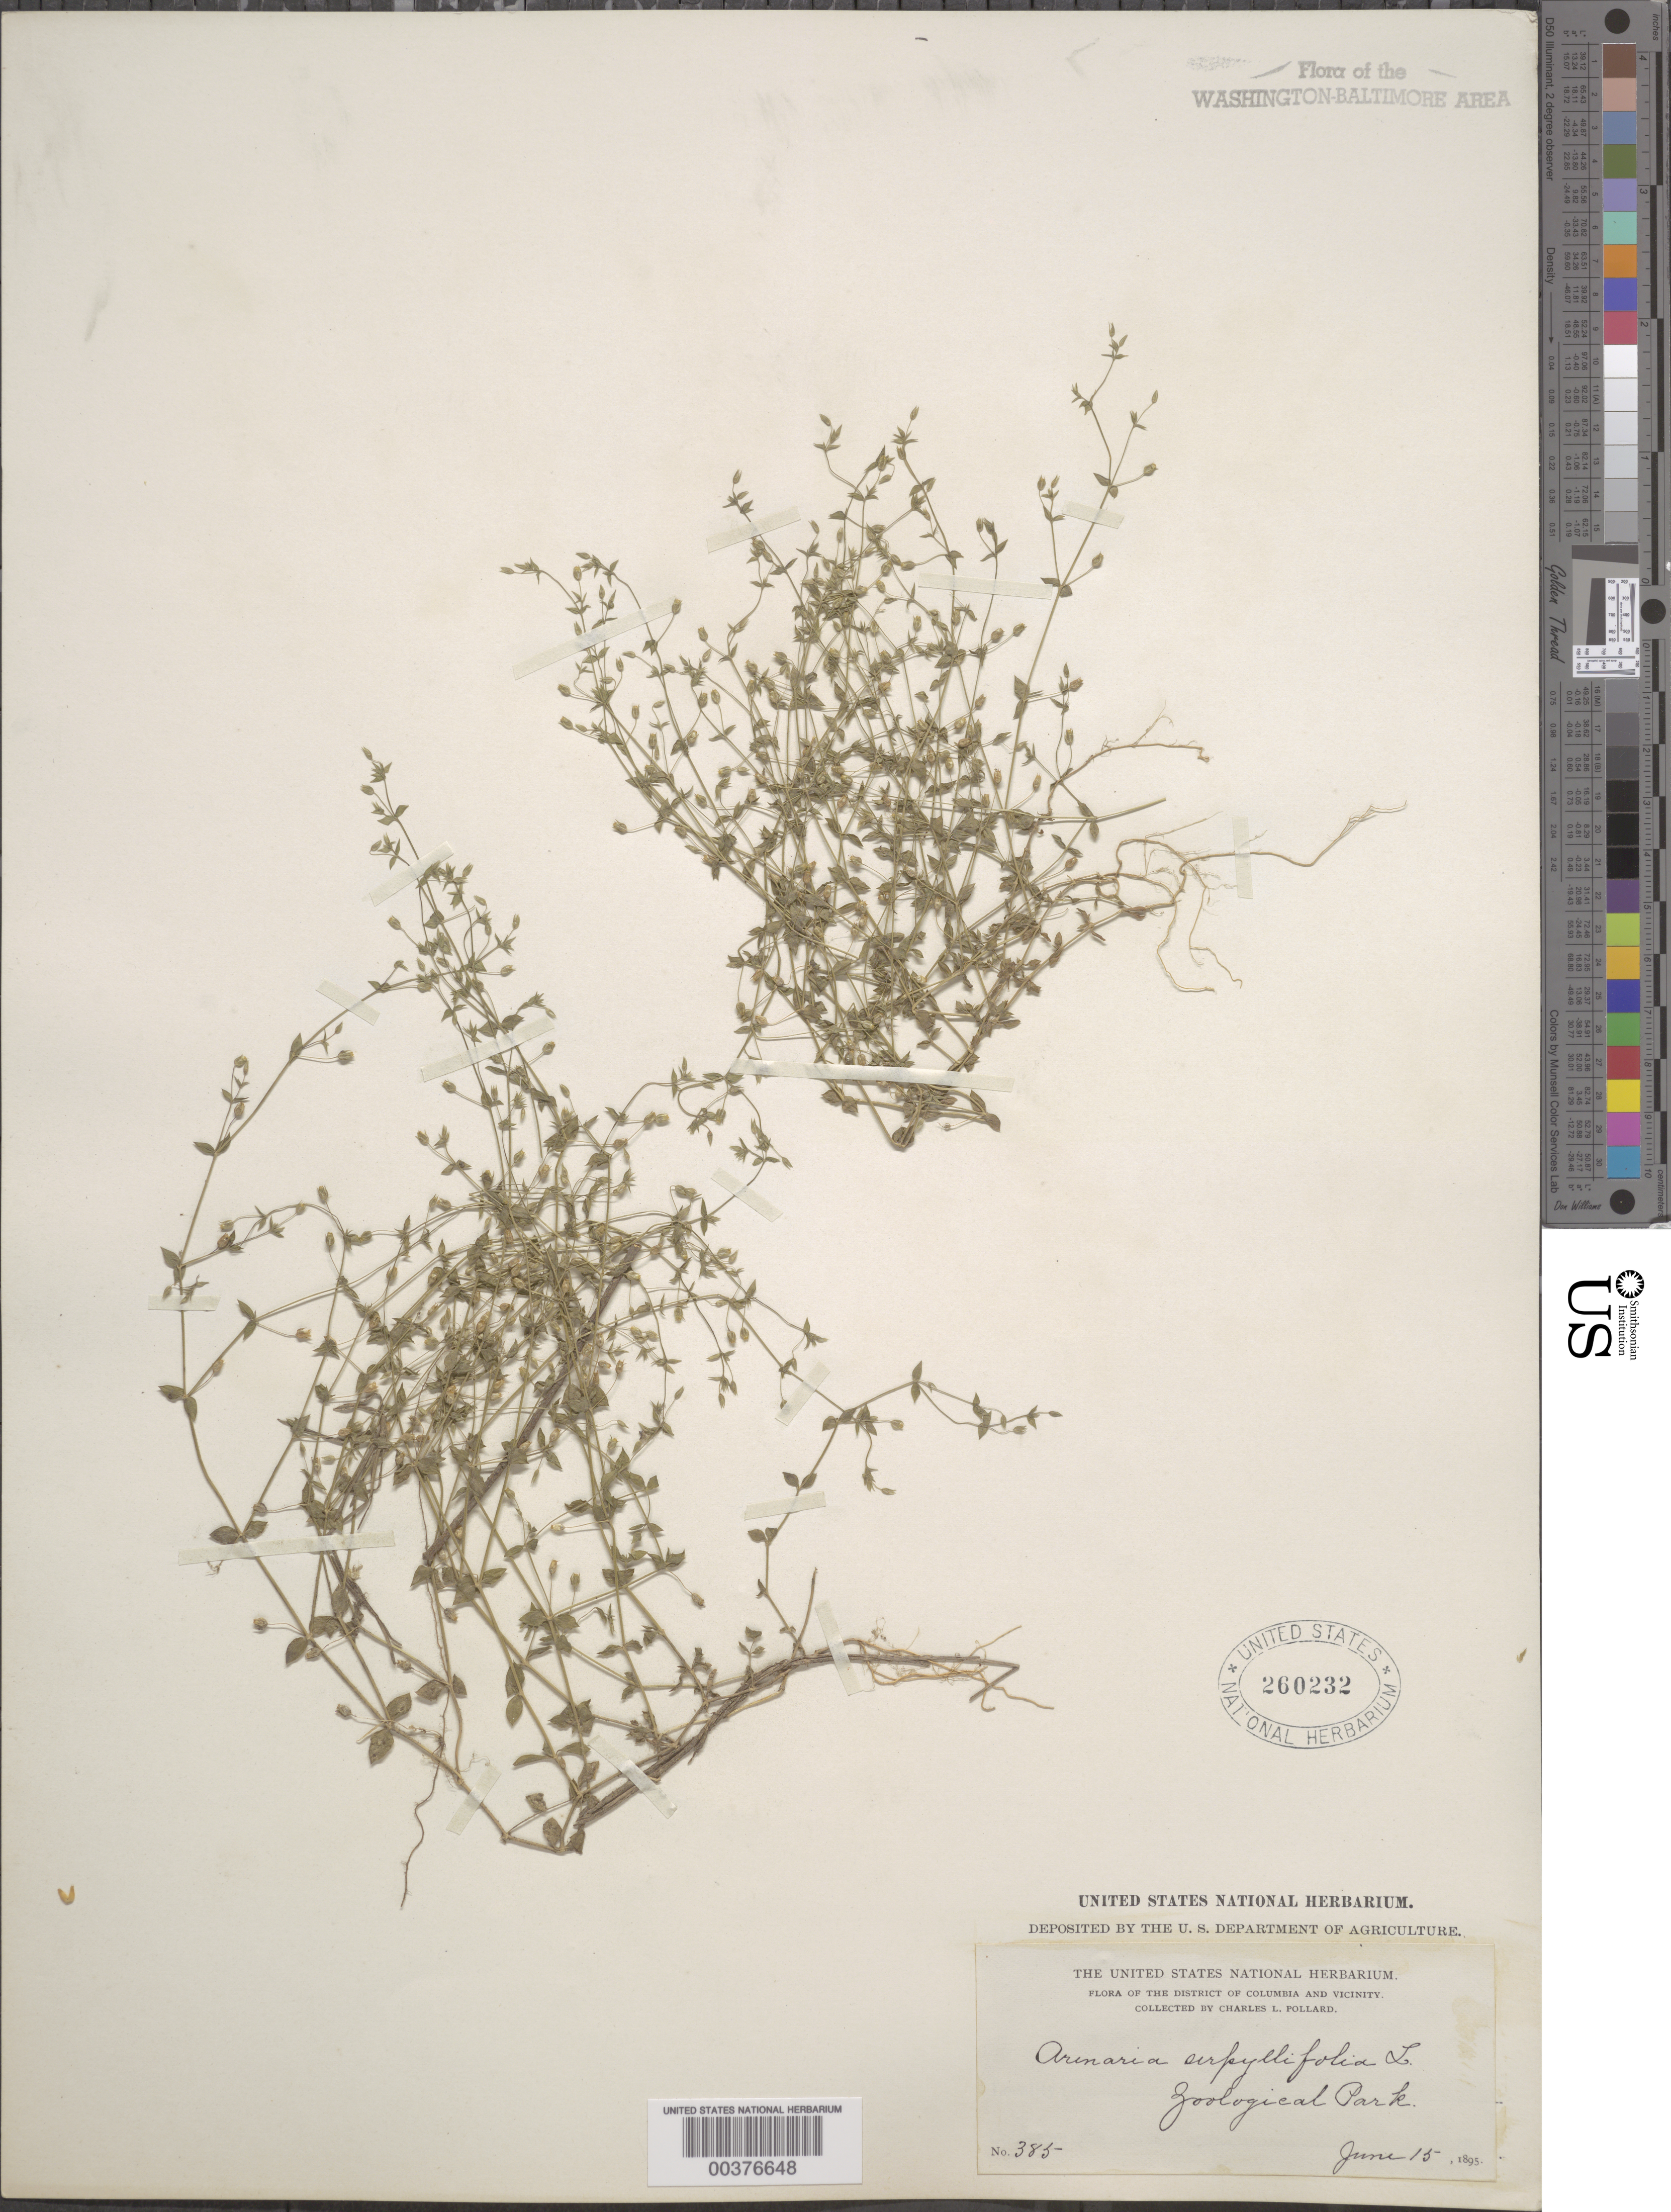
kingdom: Plantae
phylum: Tracheophyta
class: Magnoliopsida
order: Caryophyllales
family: Caryophyllaceae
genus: Arenaria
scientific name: Arenaria serpyllifolia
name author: L.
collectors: C. L. Pollard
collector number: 385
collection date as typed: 15 Jun 1895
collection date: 1895-06-15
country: United States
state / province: District of Columbia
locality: Zoological Park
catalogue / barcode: US 260232